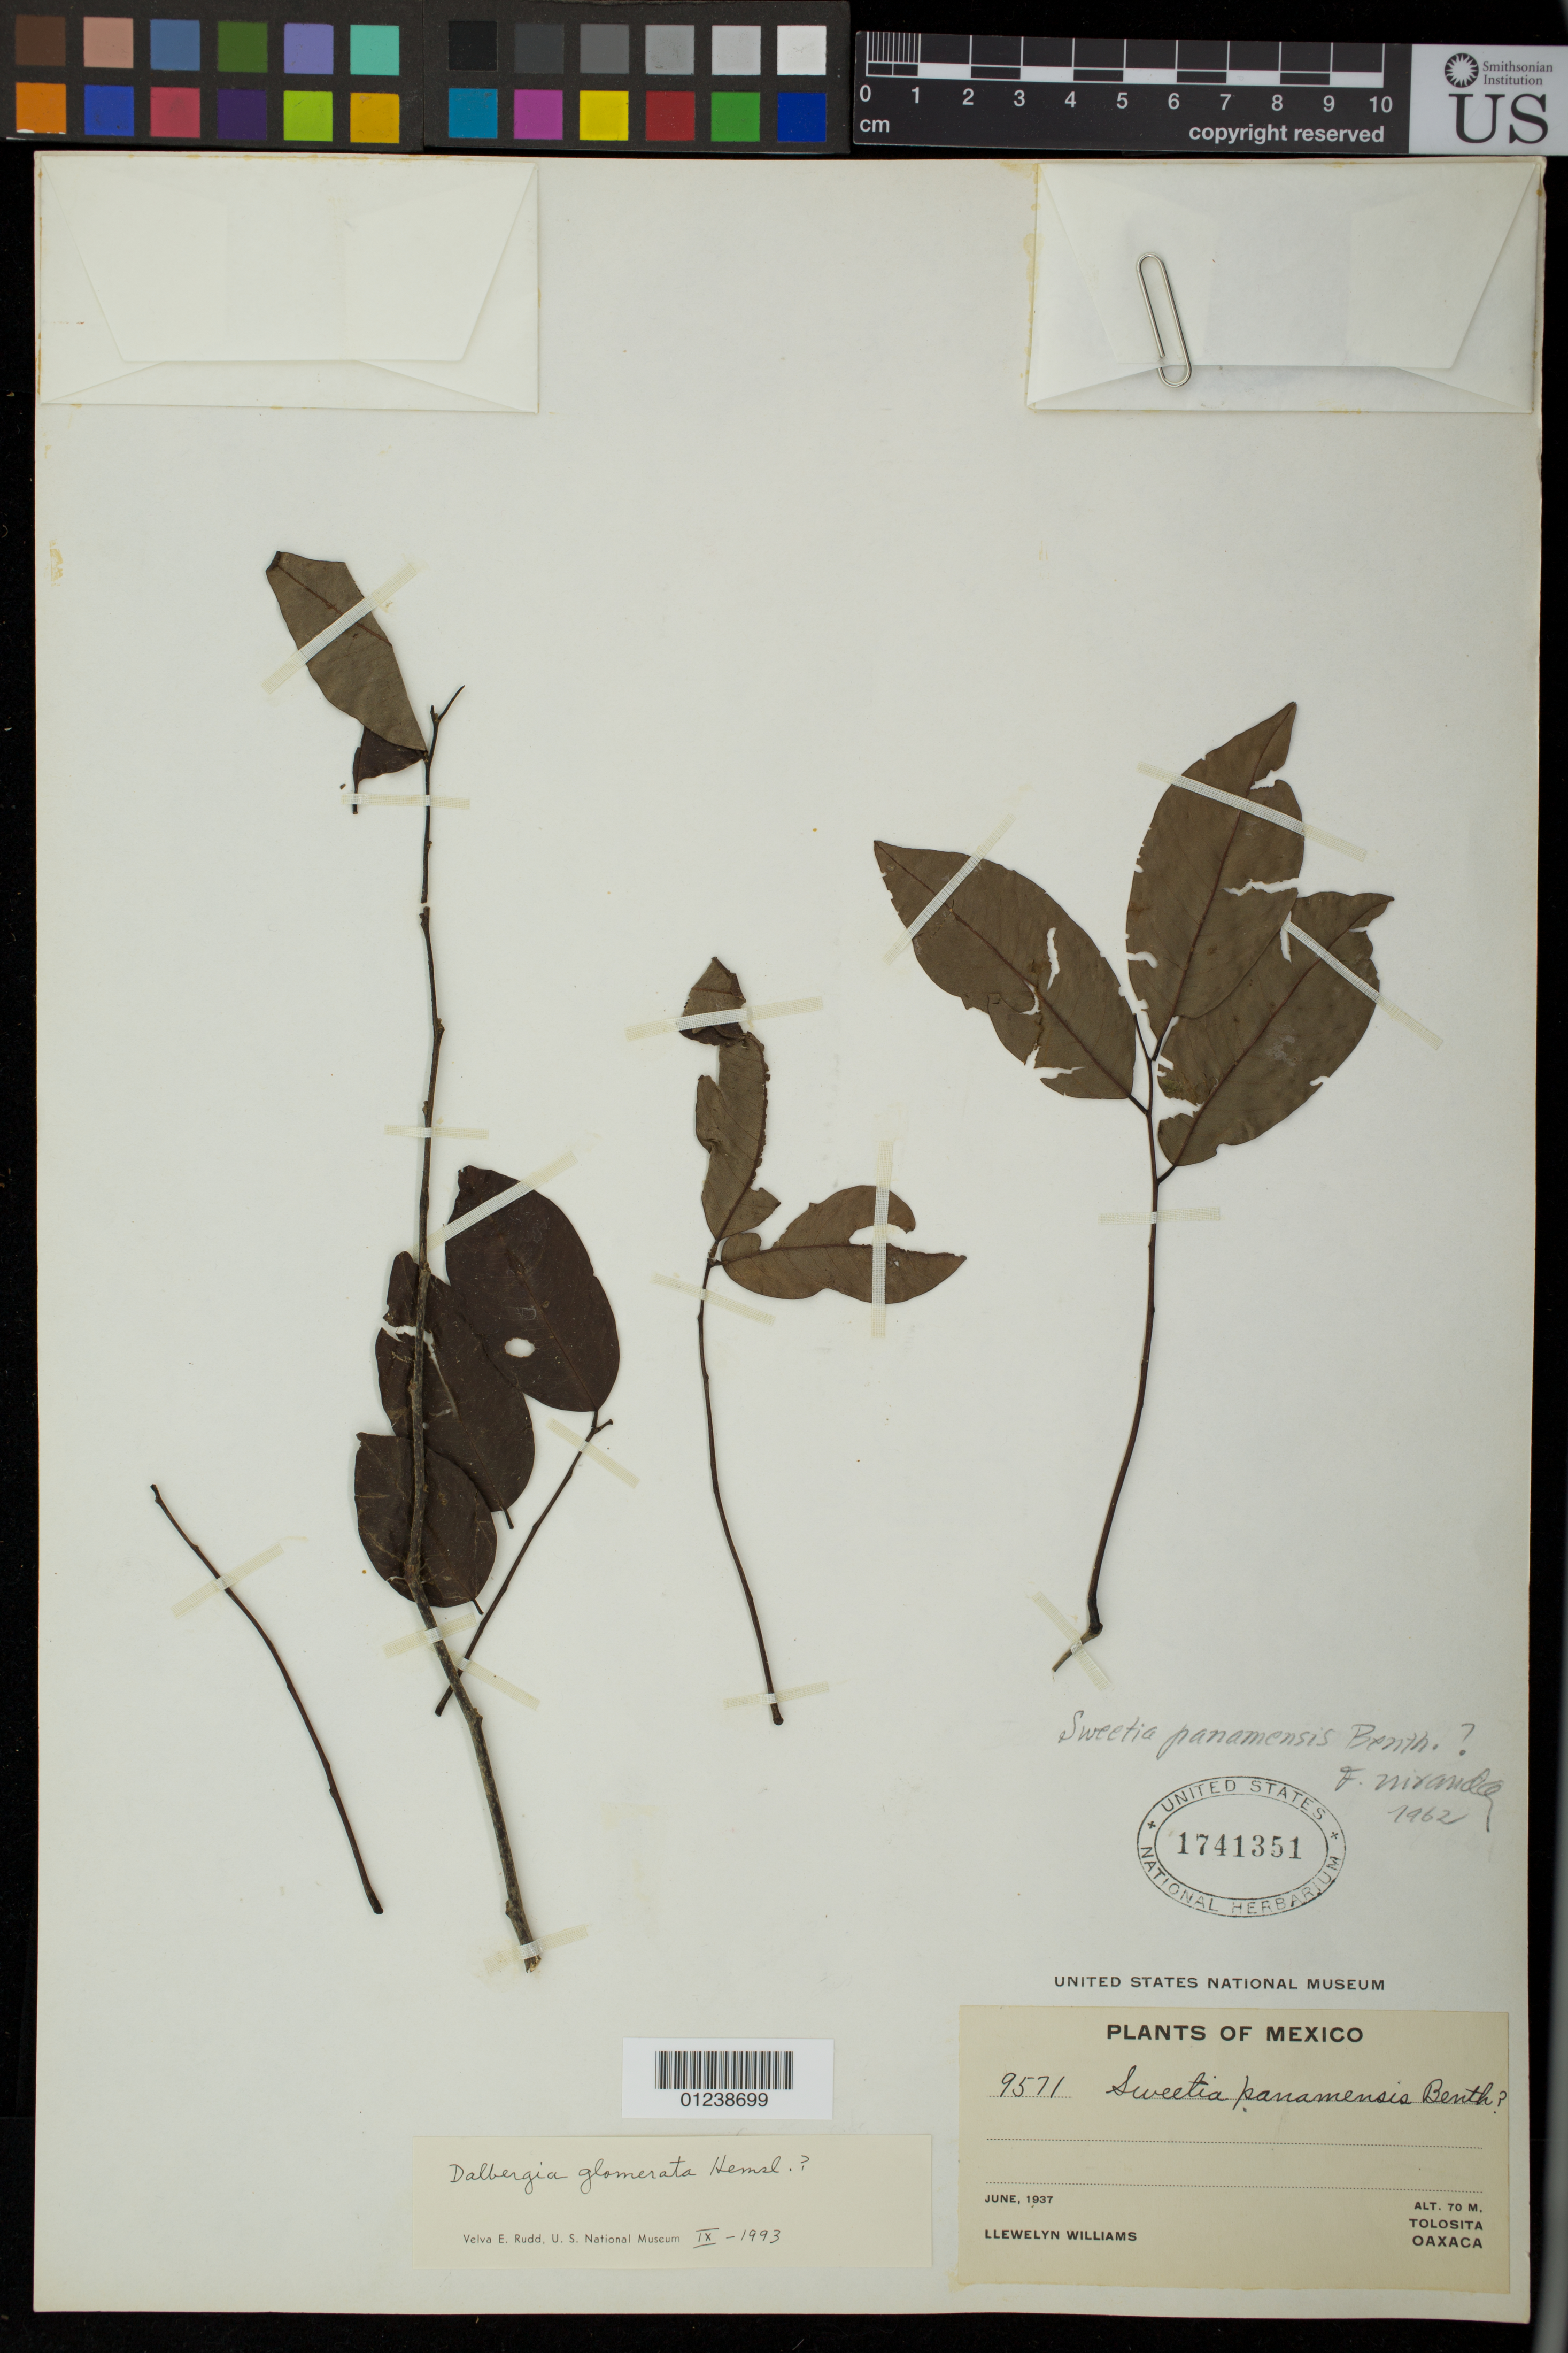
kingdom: Plantae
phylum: Tracheophyta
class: Magnoliopsida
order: Fabales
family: Fabaceae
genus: Dalbergia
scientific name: Dalbergia glomerata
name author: Hemsl.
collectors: Ll. Williams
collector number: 9571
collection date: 1937-06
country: Mexico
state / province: Oaxaca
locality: Tolosita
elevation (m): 70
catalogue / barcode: US 1741351